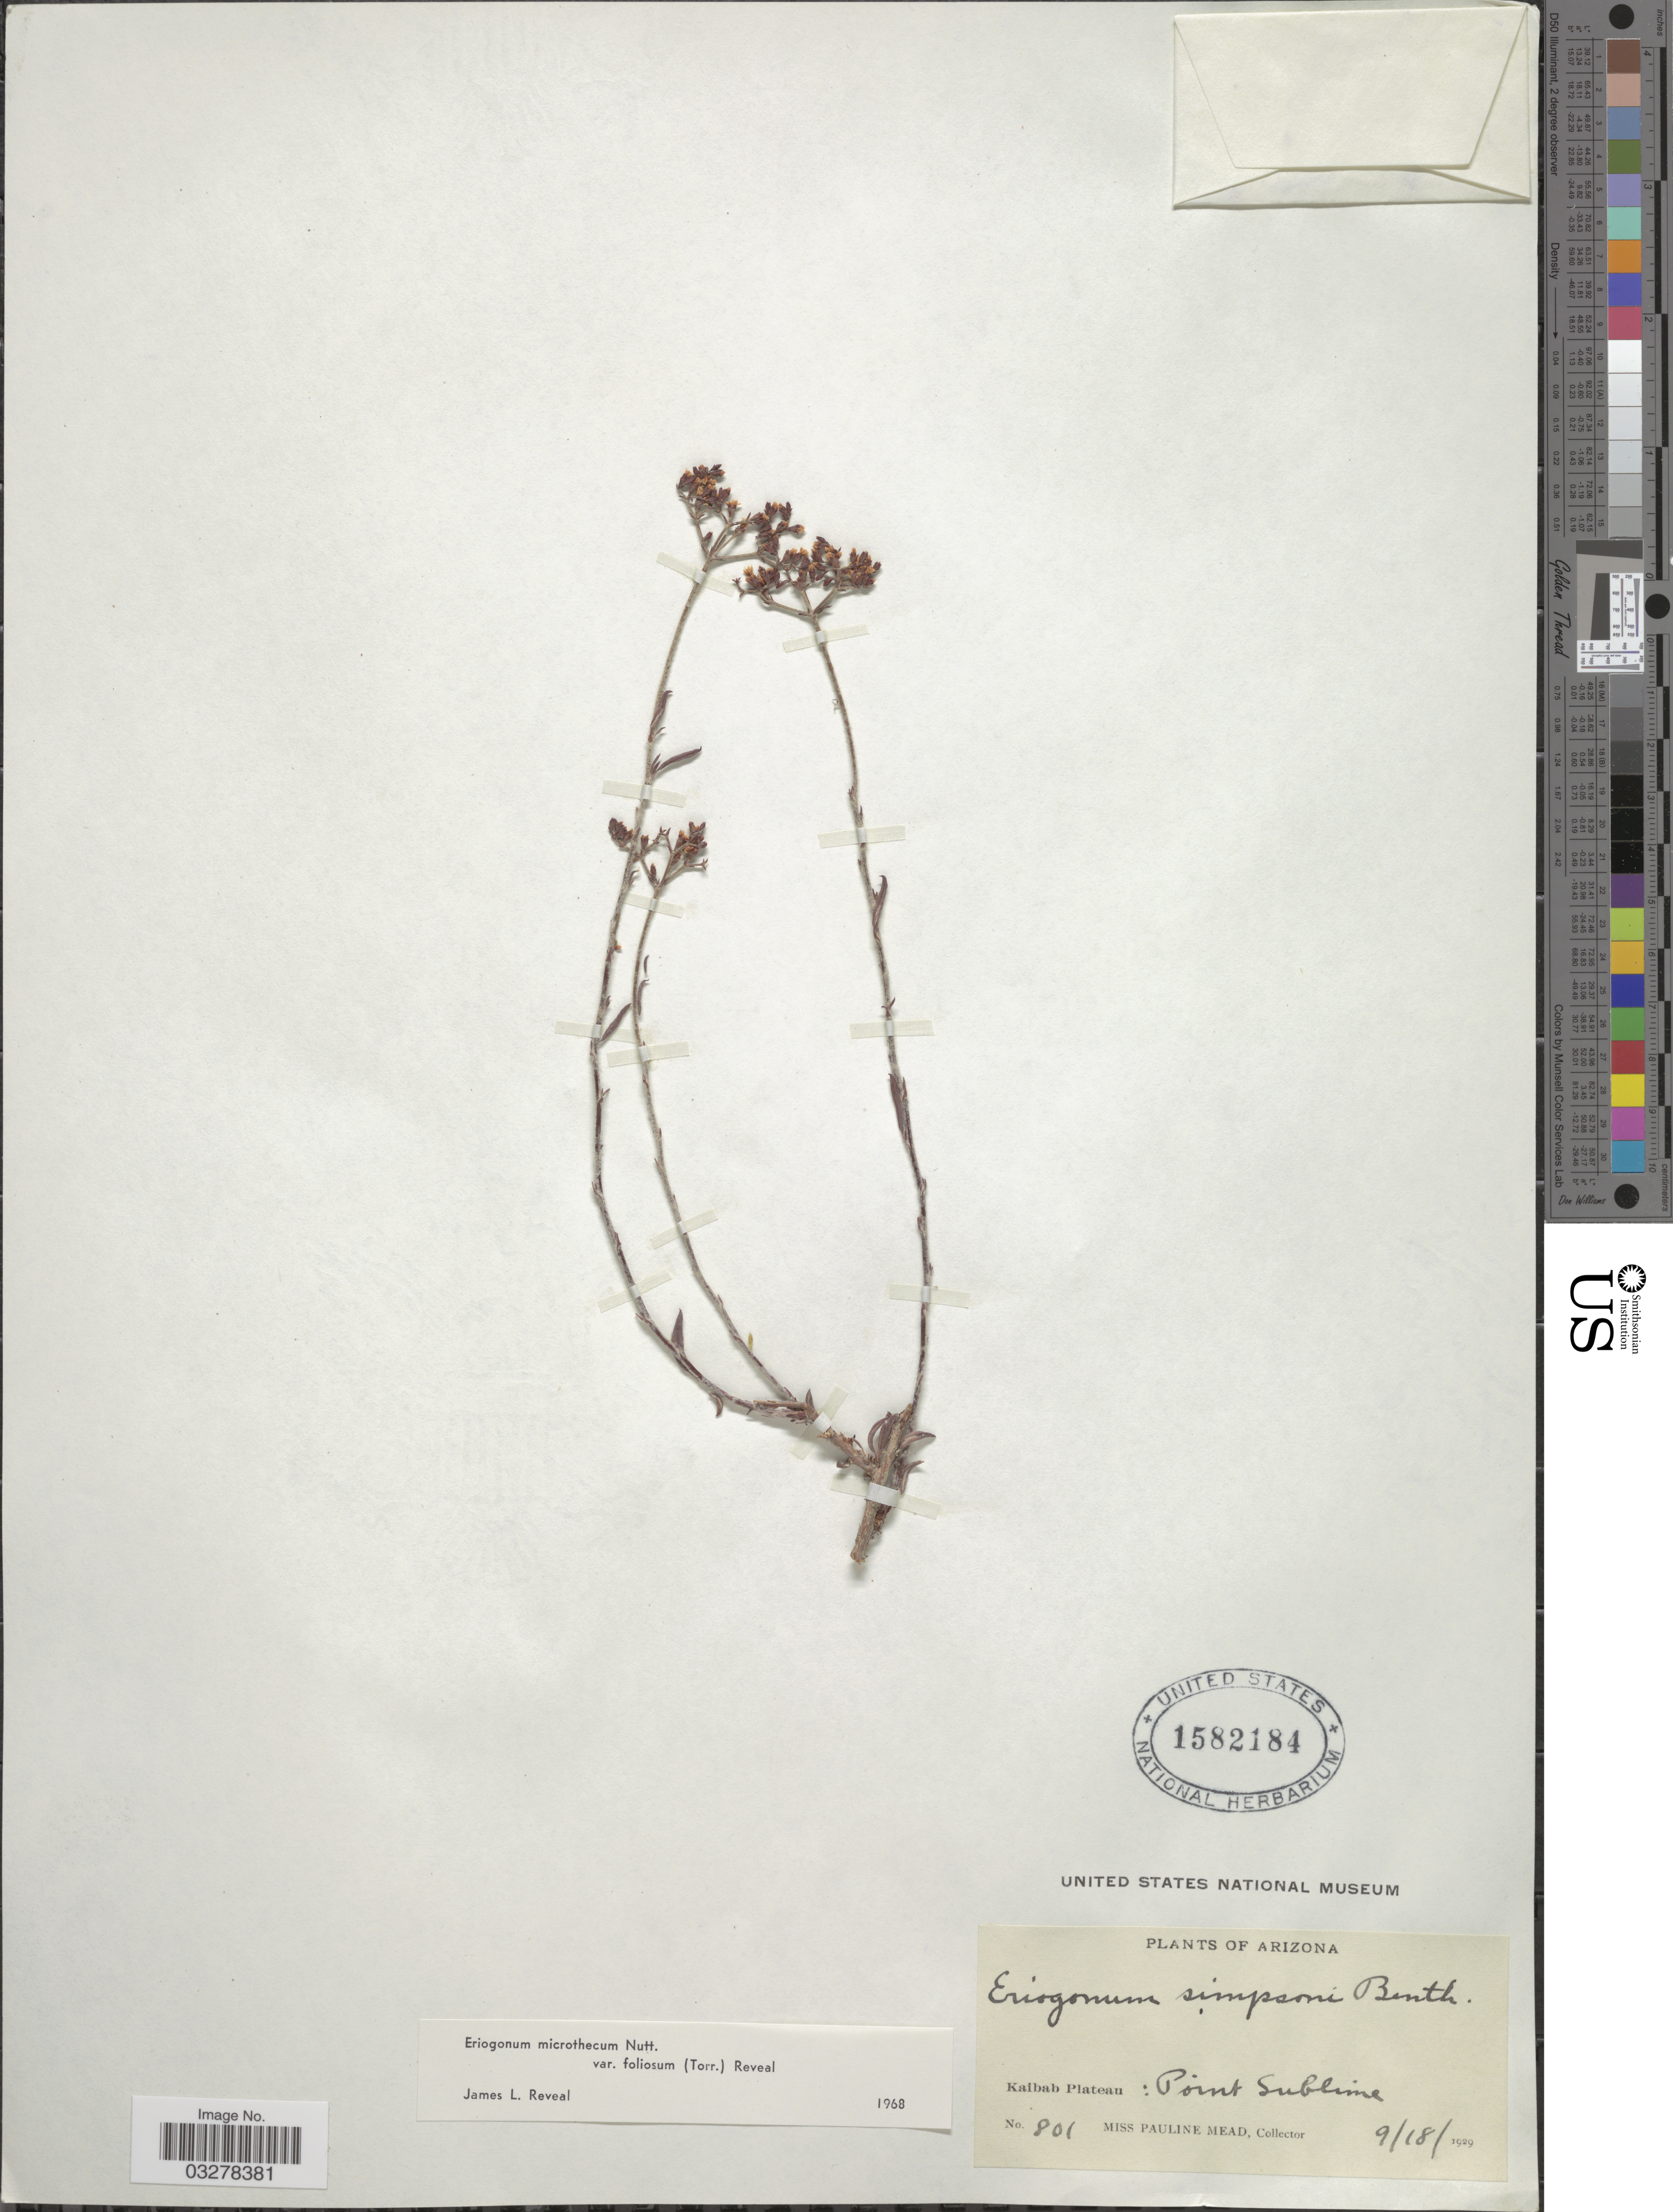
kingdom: Plantae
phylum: Tracheophyta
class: Magnoliopsida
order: Caryophyllales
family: Polygonaceae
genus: Eriogonum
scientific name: Eriogonum microtheca var. foliosum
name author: (Torr. & A. Gray) Reveal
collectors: P. Mead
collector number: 801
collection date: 1929-09-18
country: United States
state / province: Arizona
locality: Kaibab Plateau: Point Sublime.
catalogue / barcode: US 1582184